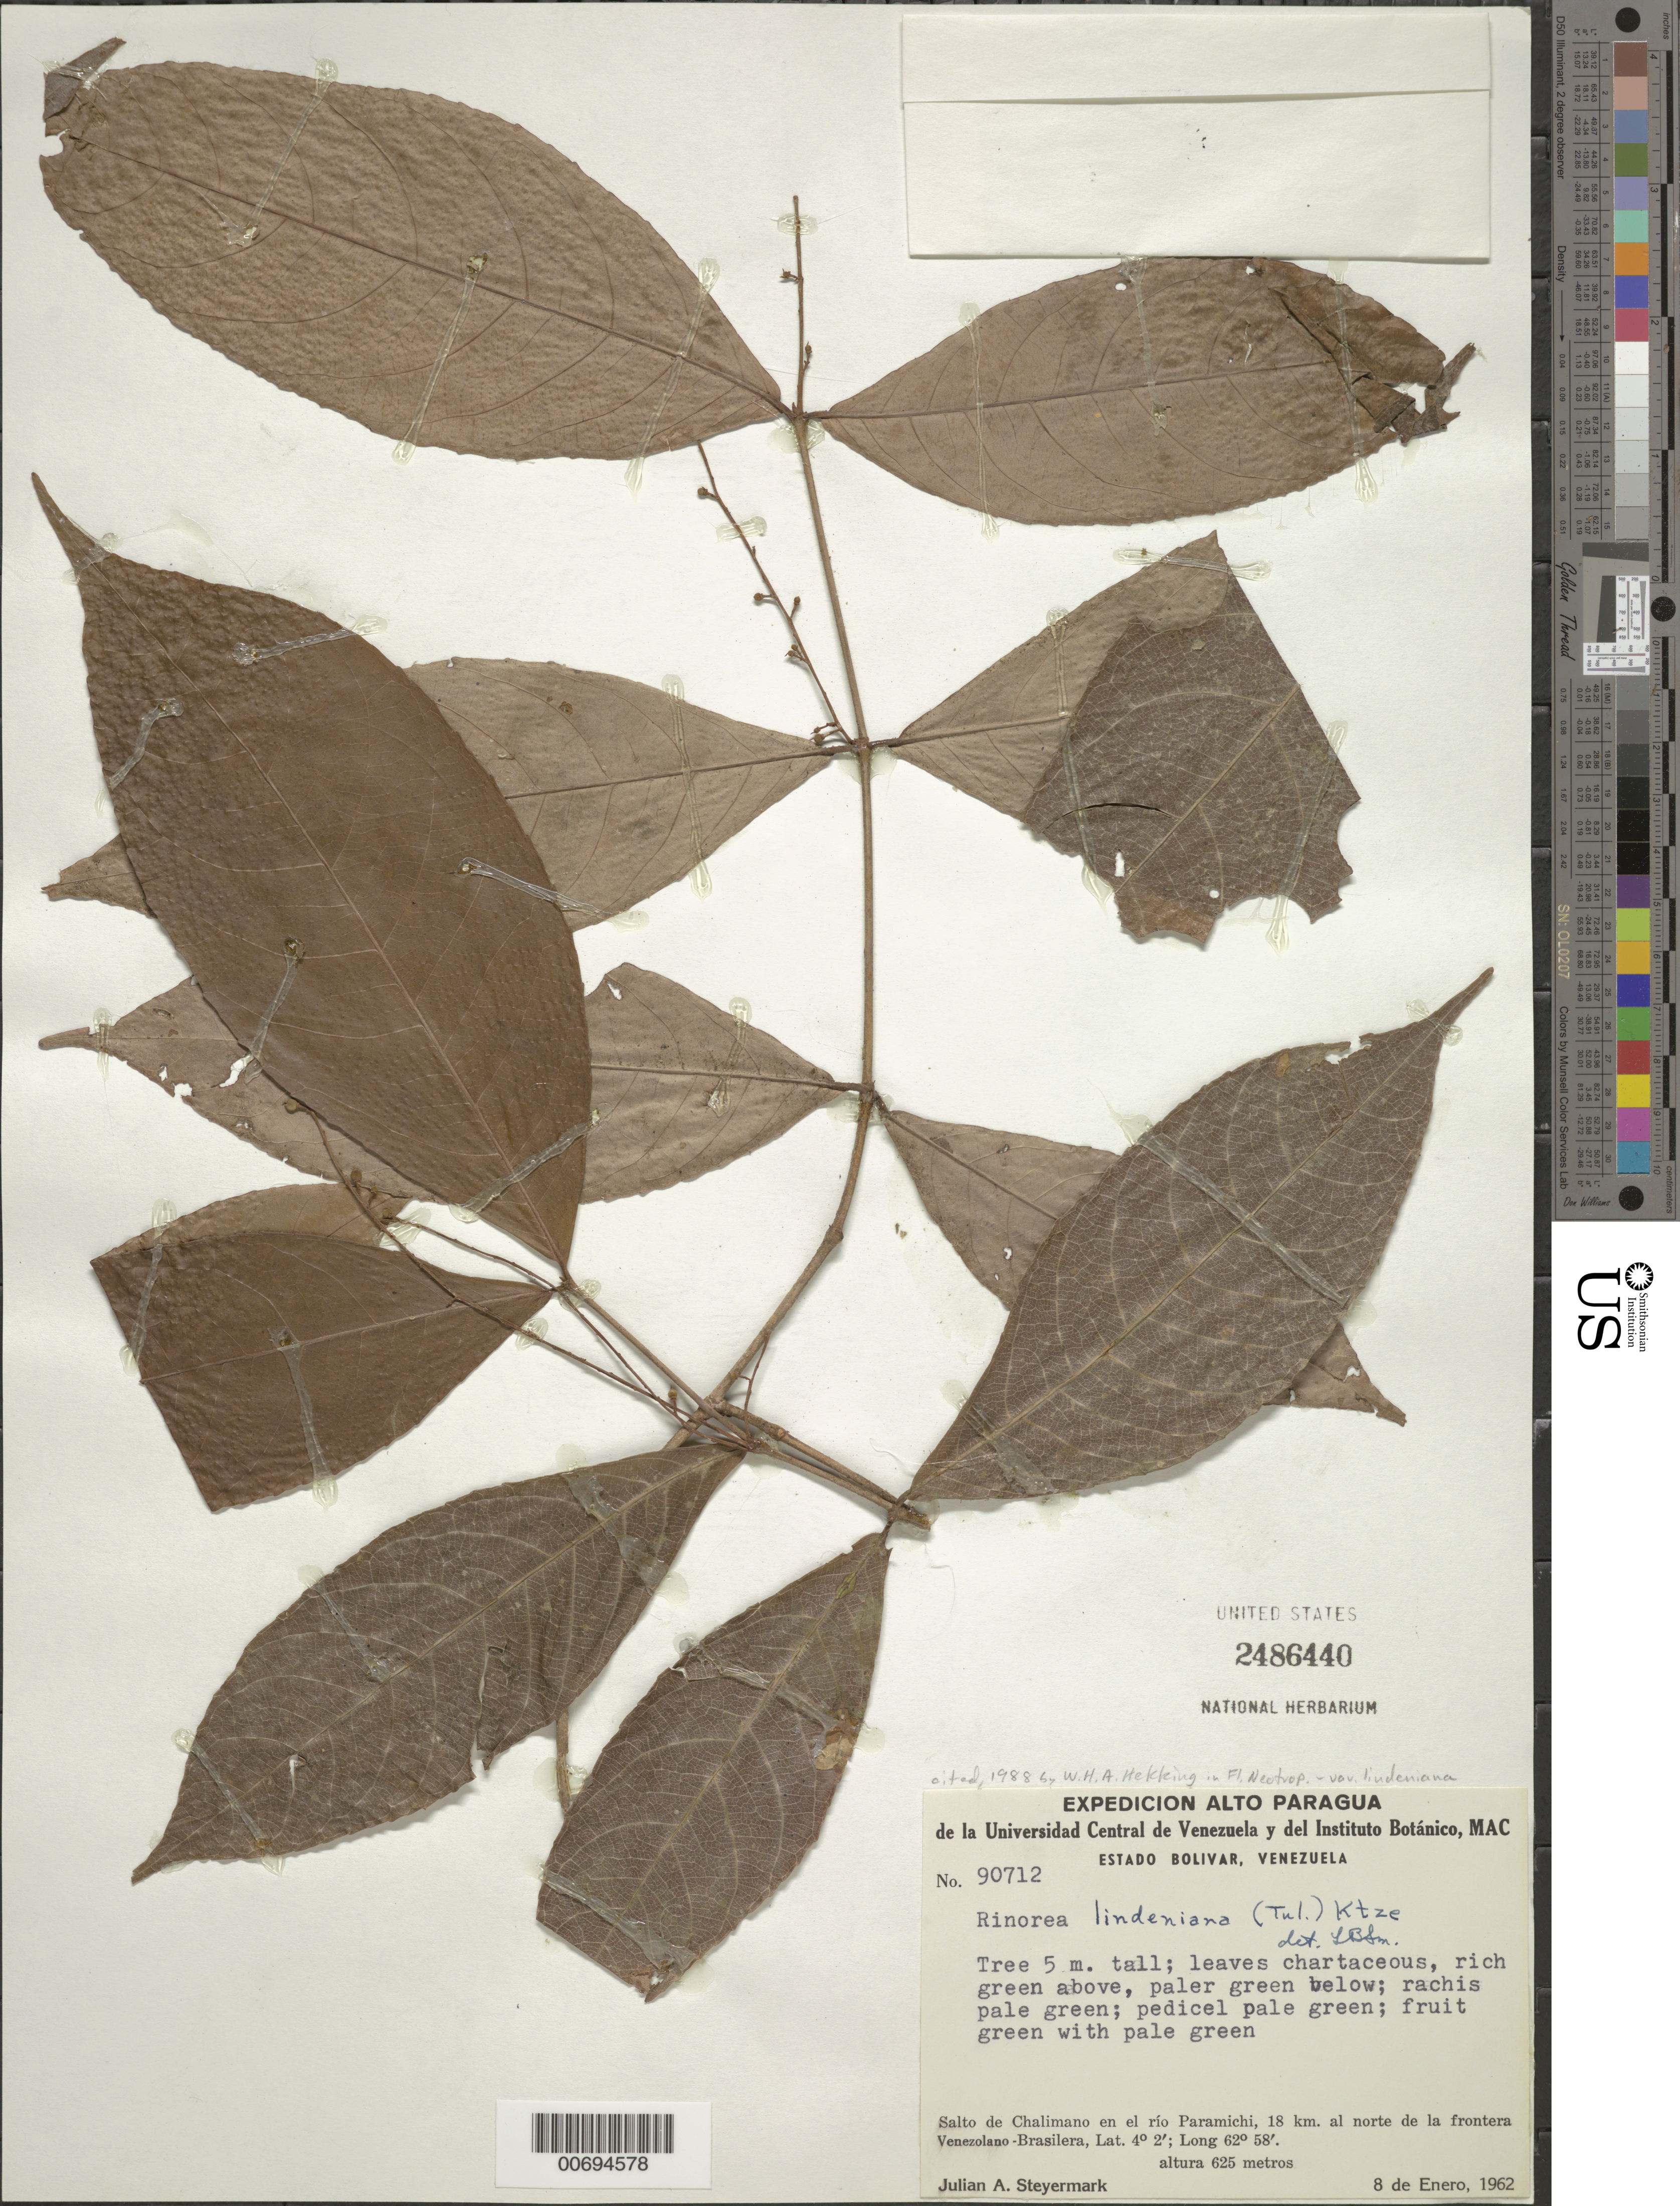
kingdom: Plantae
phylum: Tracheophyta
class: Magnoliopsida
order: Malpighiales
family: Violaceae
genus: Rinorea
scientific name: Rinorea lindeniana var. lindeniana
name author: (Tul.) Kuntze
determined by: Hekking, W. H. A.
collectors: J. Steyermark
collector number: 90712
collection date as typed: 8-Jan-62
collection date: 1962-01-08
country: Venezuela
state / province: Bolívar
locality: Salto de Chalimano, Río Paramichi, 18 km N de la frontera Venezolano-Brasilera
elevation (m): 625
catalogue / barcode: US 2486440